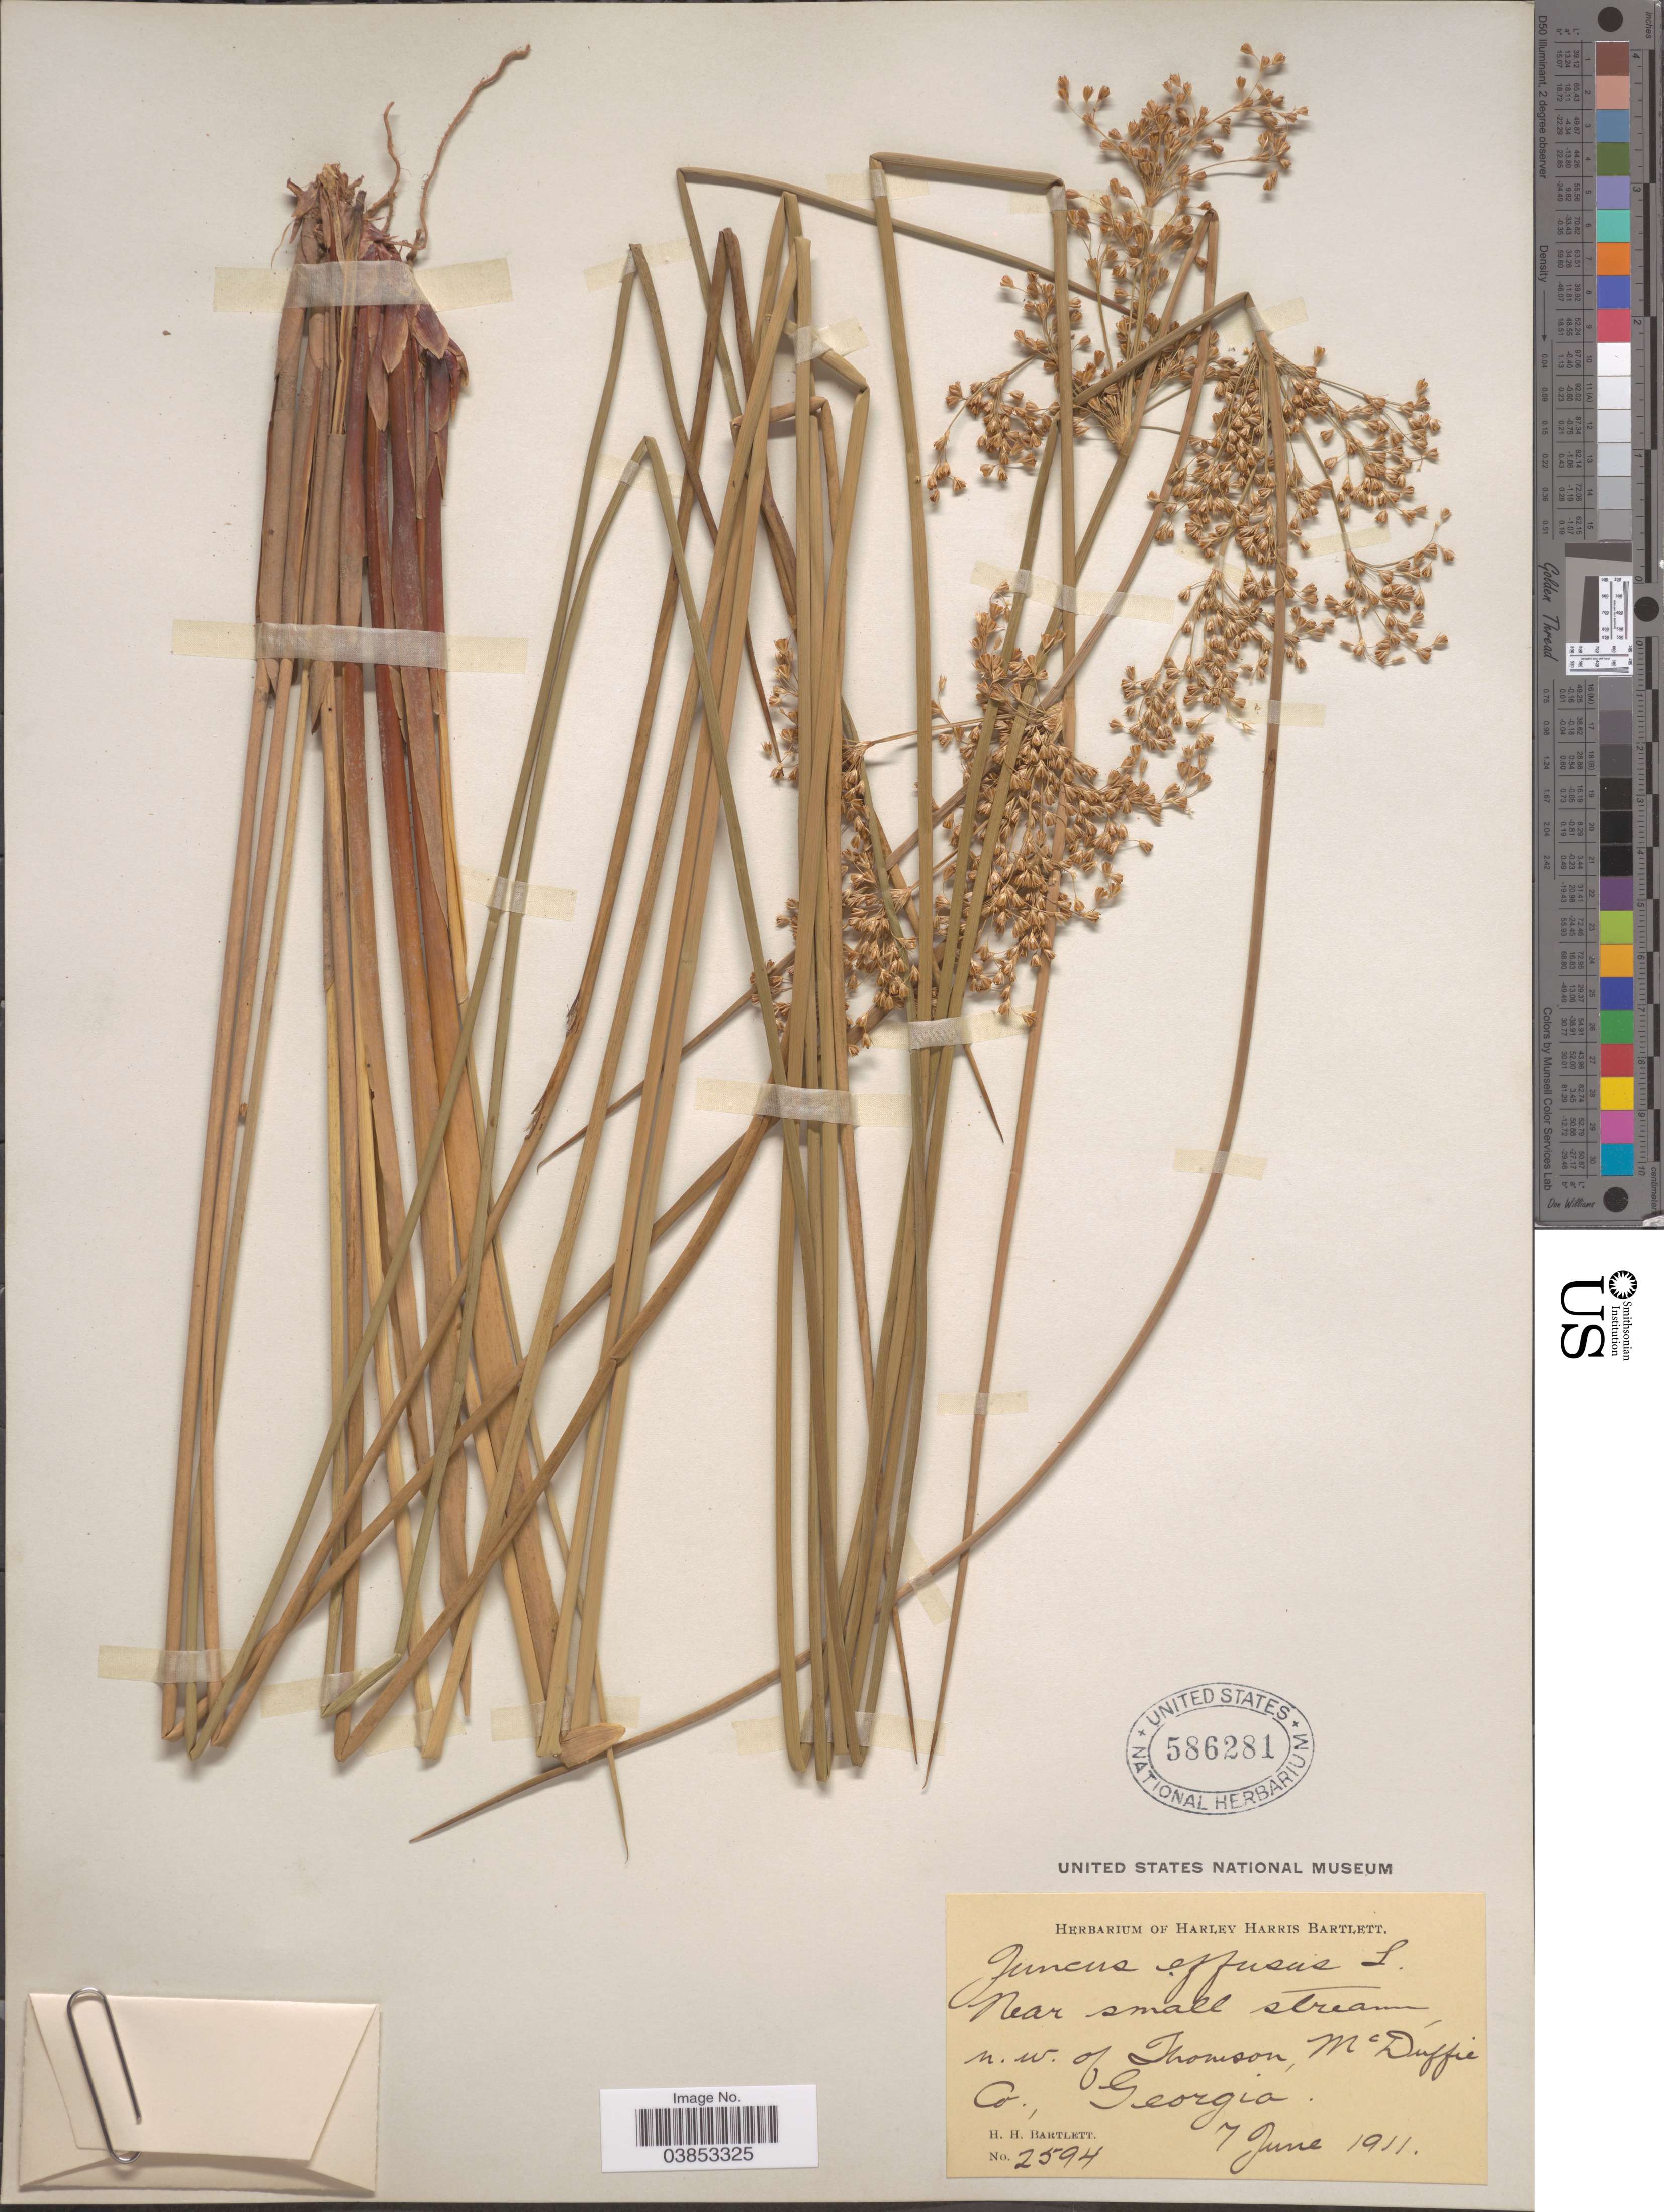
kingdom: Plantae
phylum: Tracheophyta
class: Liliopsida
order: Poales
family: Juncaceae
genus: Juncus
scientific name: Juncus effusus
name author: L.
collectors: H. H. Bartlett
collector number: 2594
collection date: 1911-06-07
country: United States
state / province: Georgia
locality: Near small stream, N. W. of Thomson, McDuffie Co.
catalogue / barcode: US 586281